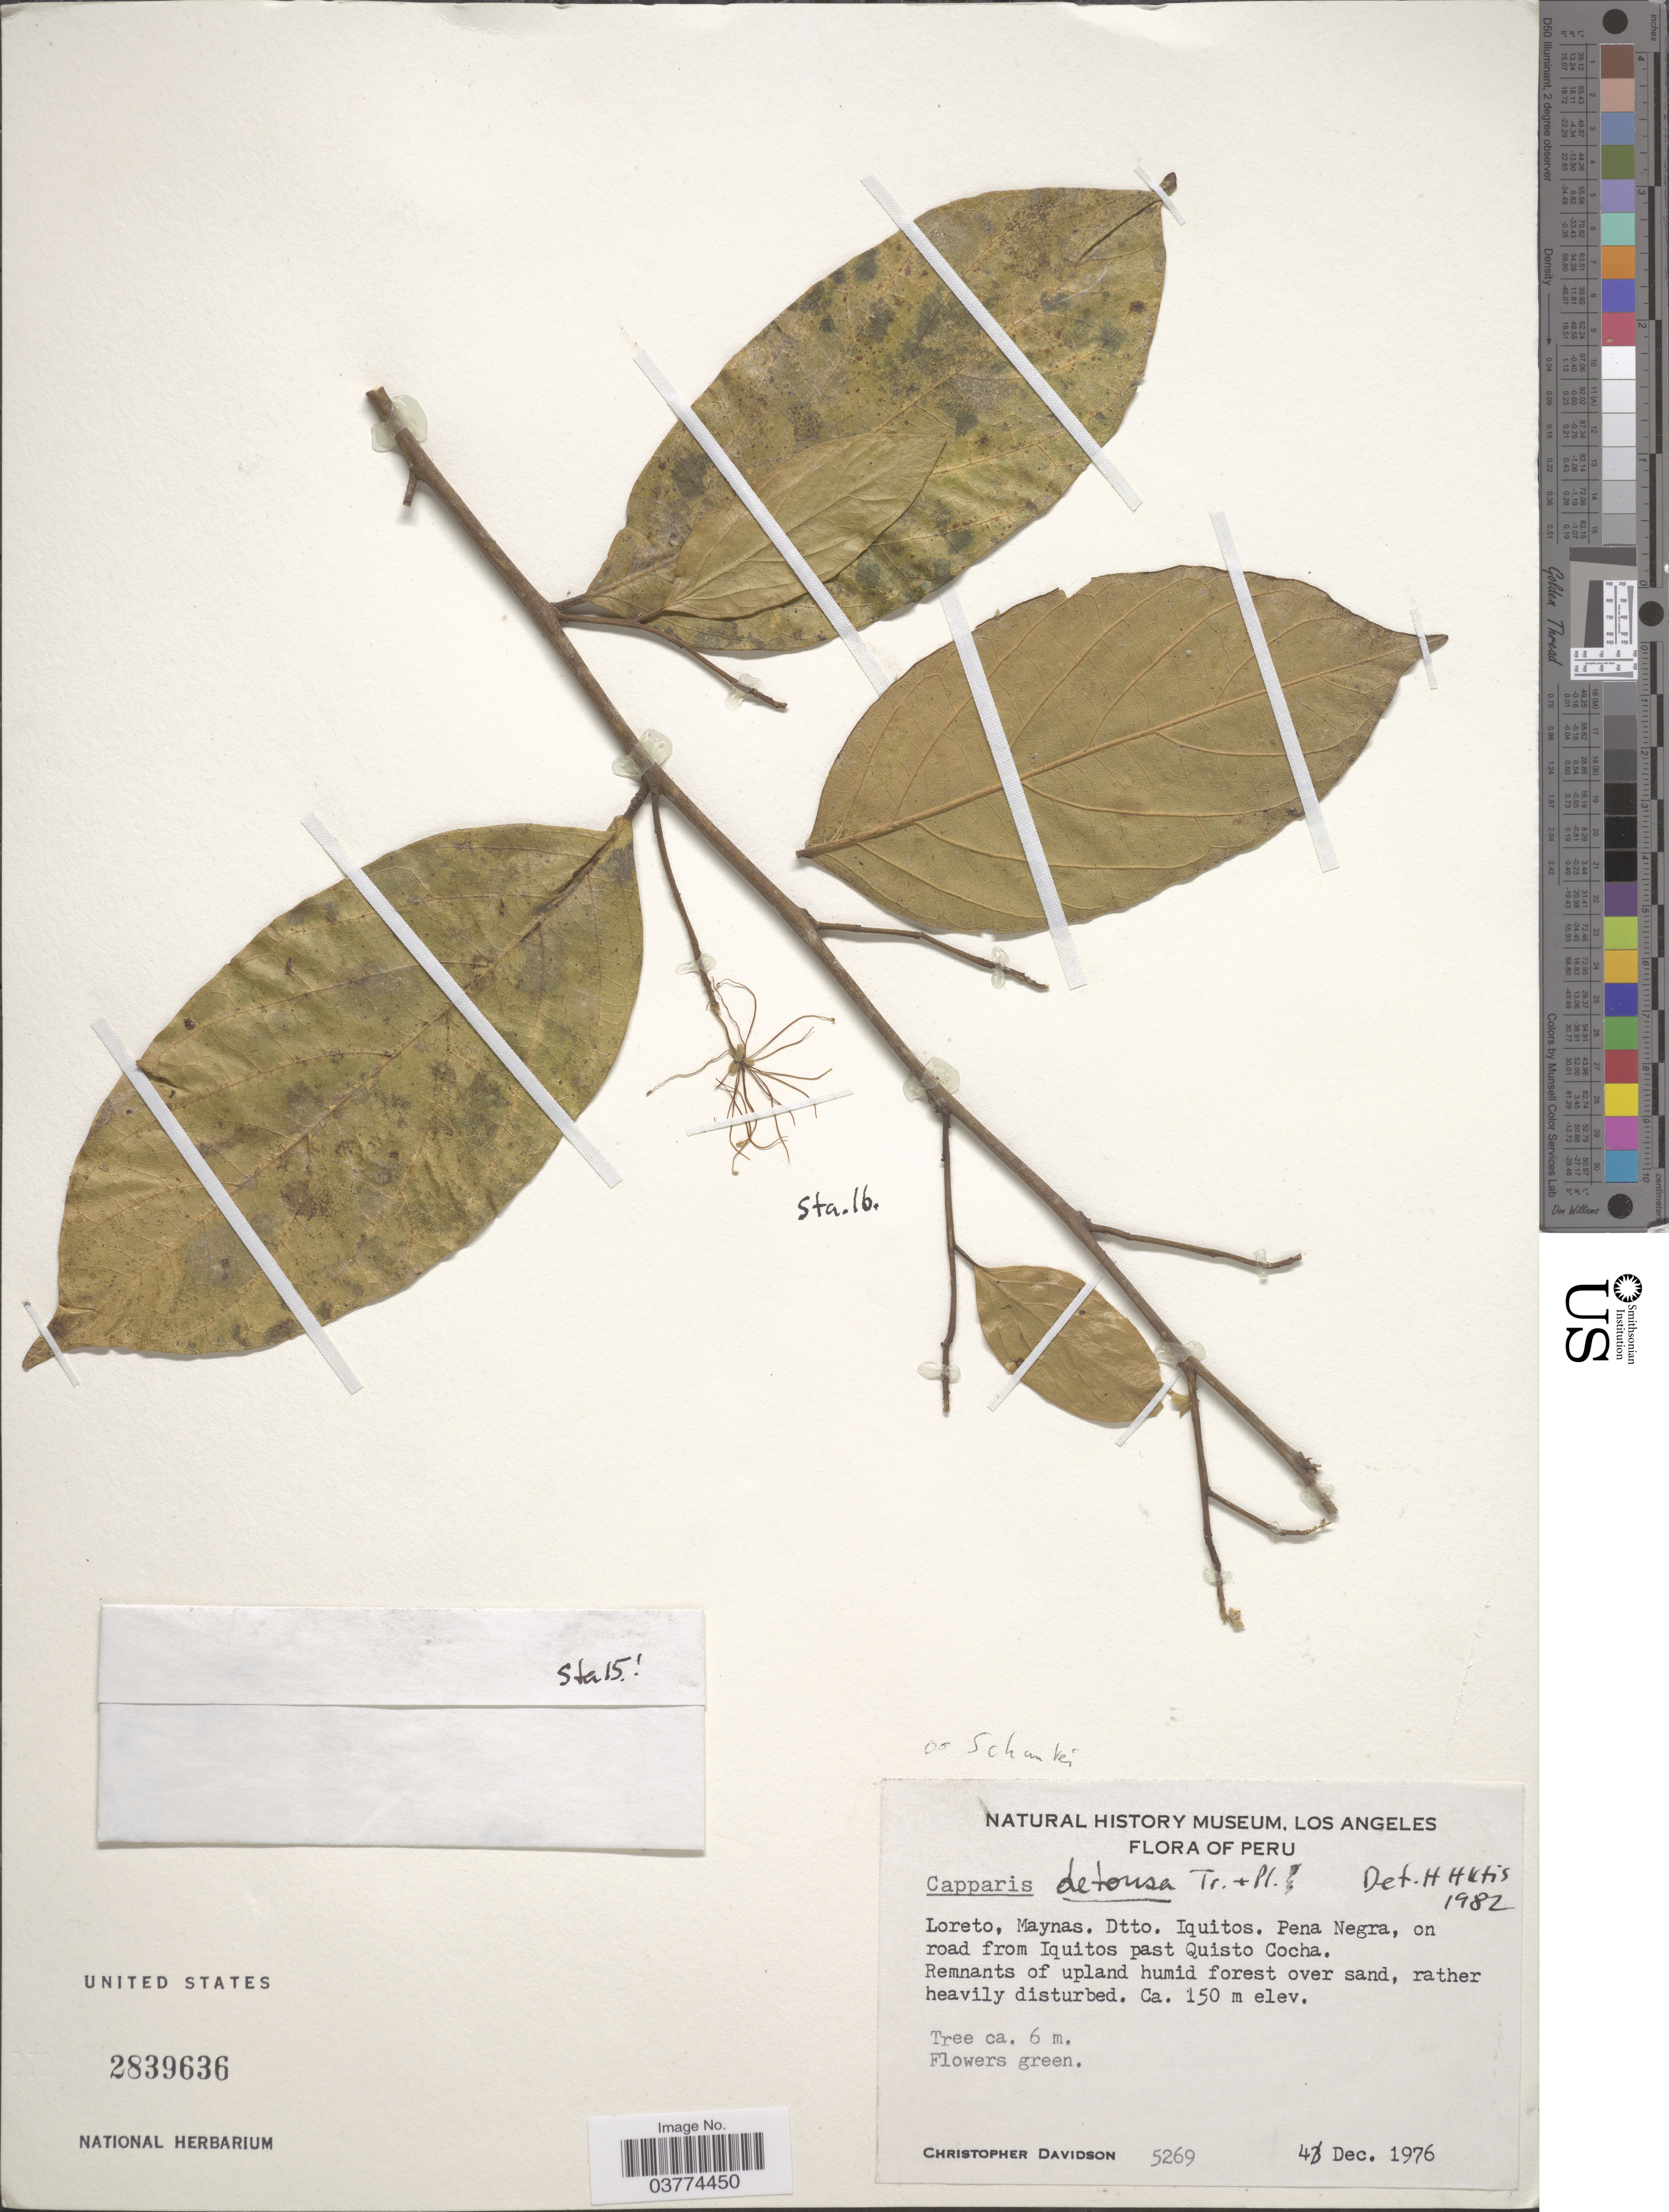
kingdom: Plantae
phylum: Tracheophyta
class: Magnoliopsida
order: Brassicales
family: Capparaceae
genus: Preslianthus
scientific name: Preslianthus detonsus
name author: (Triana & Planch.) Cornejo & Iltis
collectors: C. Davidson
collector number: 5269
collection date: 1976-12-04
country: Peru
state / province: Loreto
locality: Maynas. Dtto. Iquitos. Pena Negra, on road from Iquitos past Quisto Cocha.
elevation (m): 150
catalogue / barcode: US 2839636